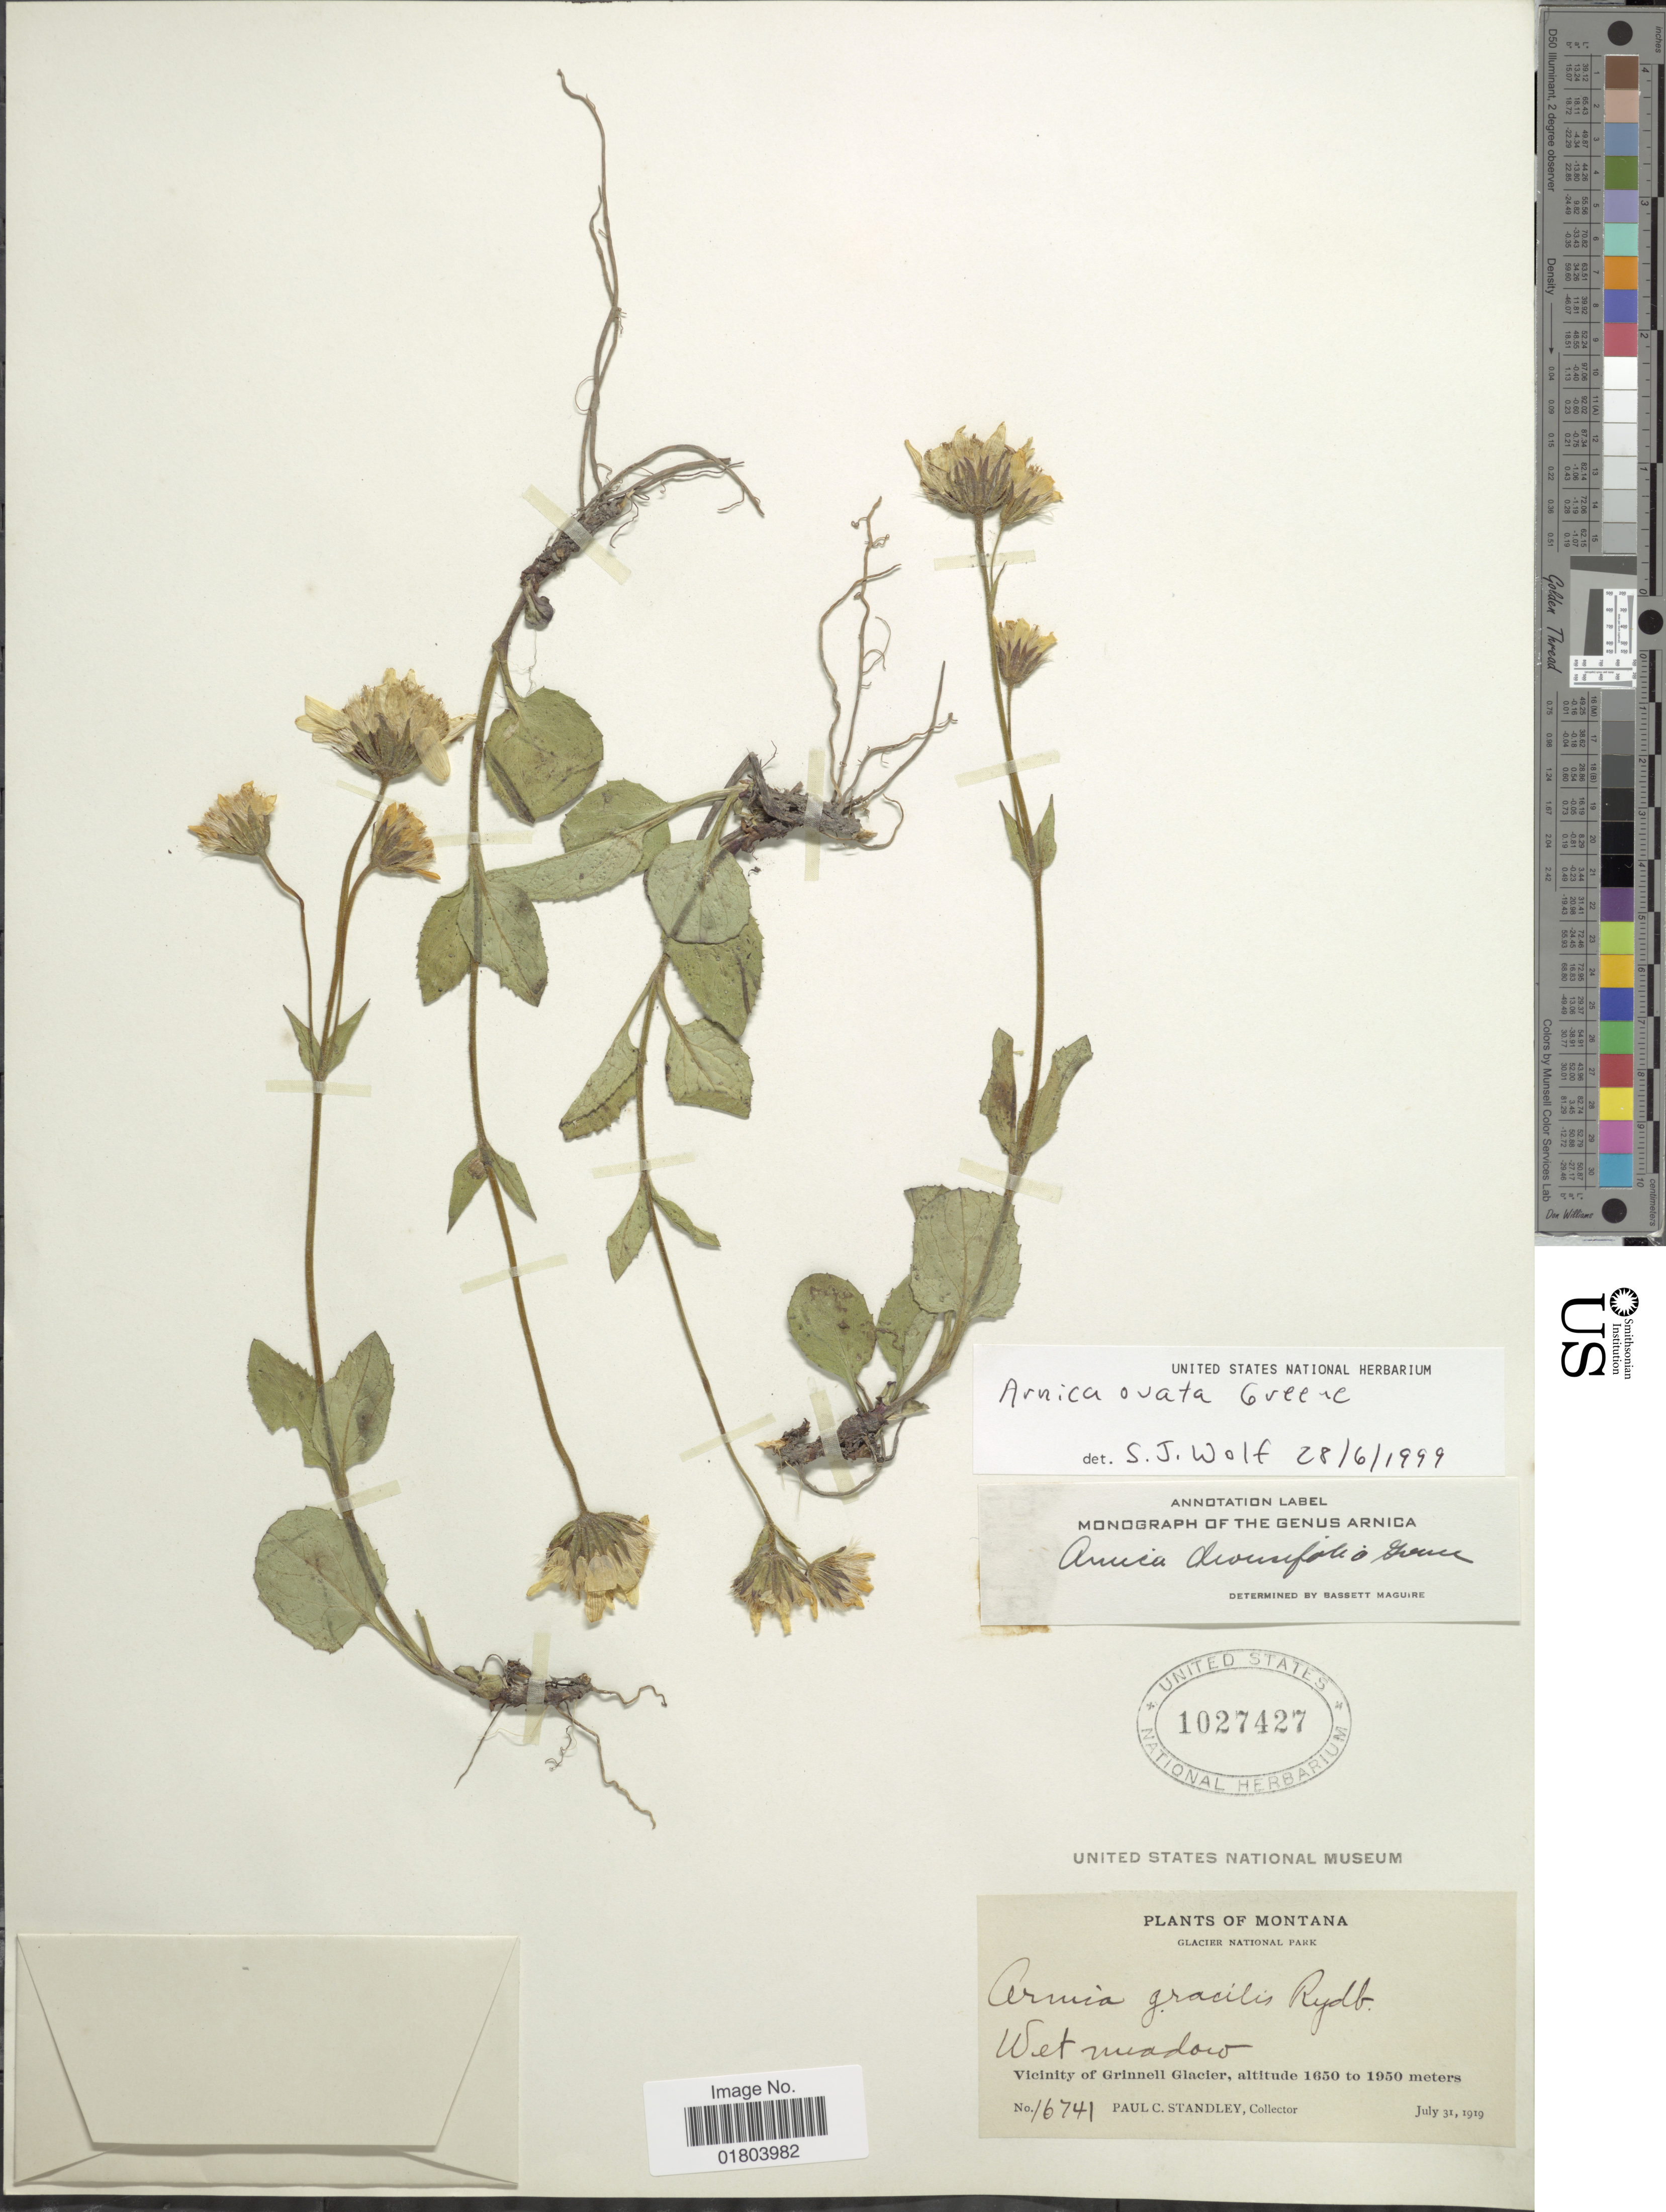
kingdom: Plantae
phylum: Tracheophyta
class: Magnoliopsida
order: Asterales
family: Asteraceae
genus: Arnica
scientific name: Arnica ovata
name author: Greene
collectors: P. C. Standley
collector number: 16741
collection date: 1919-07-31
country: United States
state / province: Montana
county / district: Glacier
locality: Glacier National Park, Wet meadow, Vicinity of Grinnell Glacier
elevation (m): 1650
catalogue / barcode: US 1027427